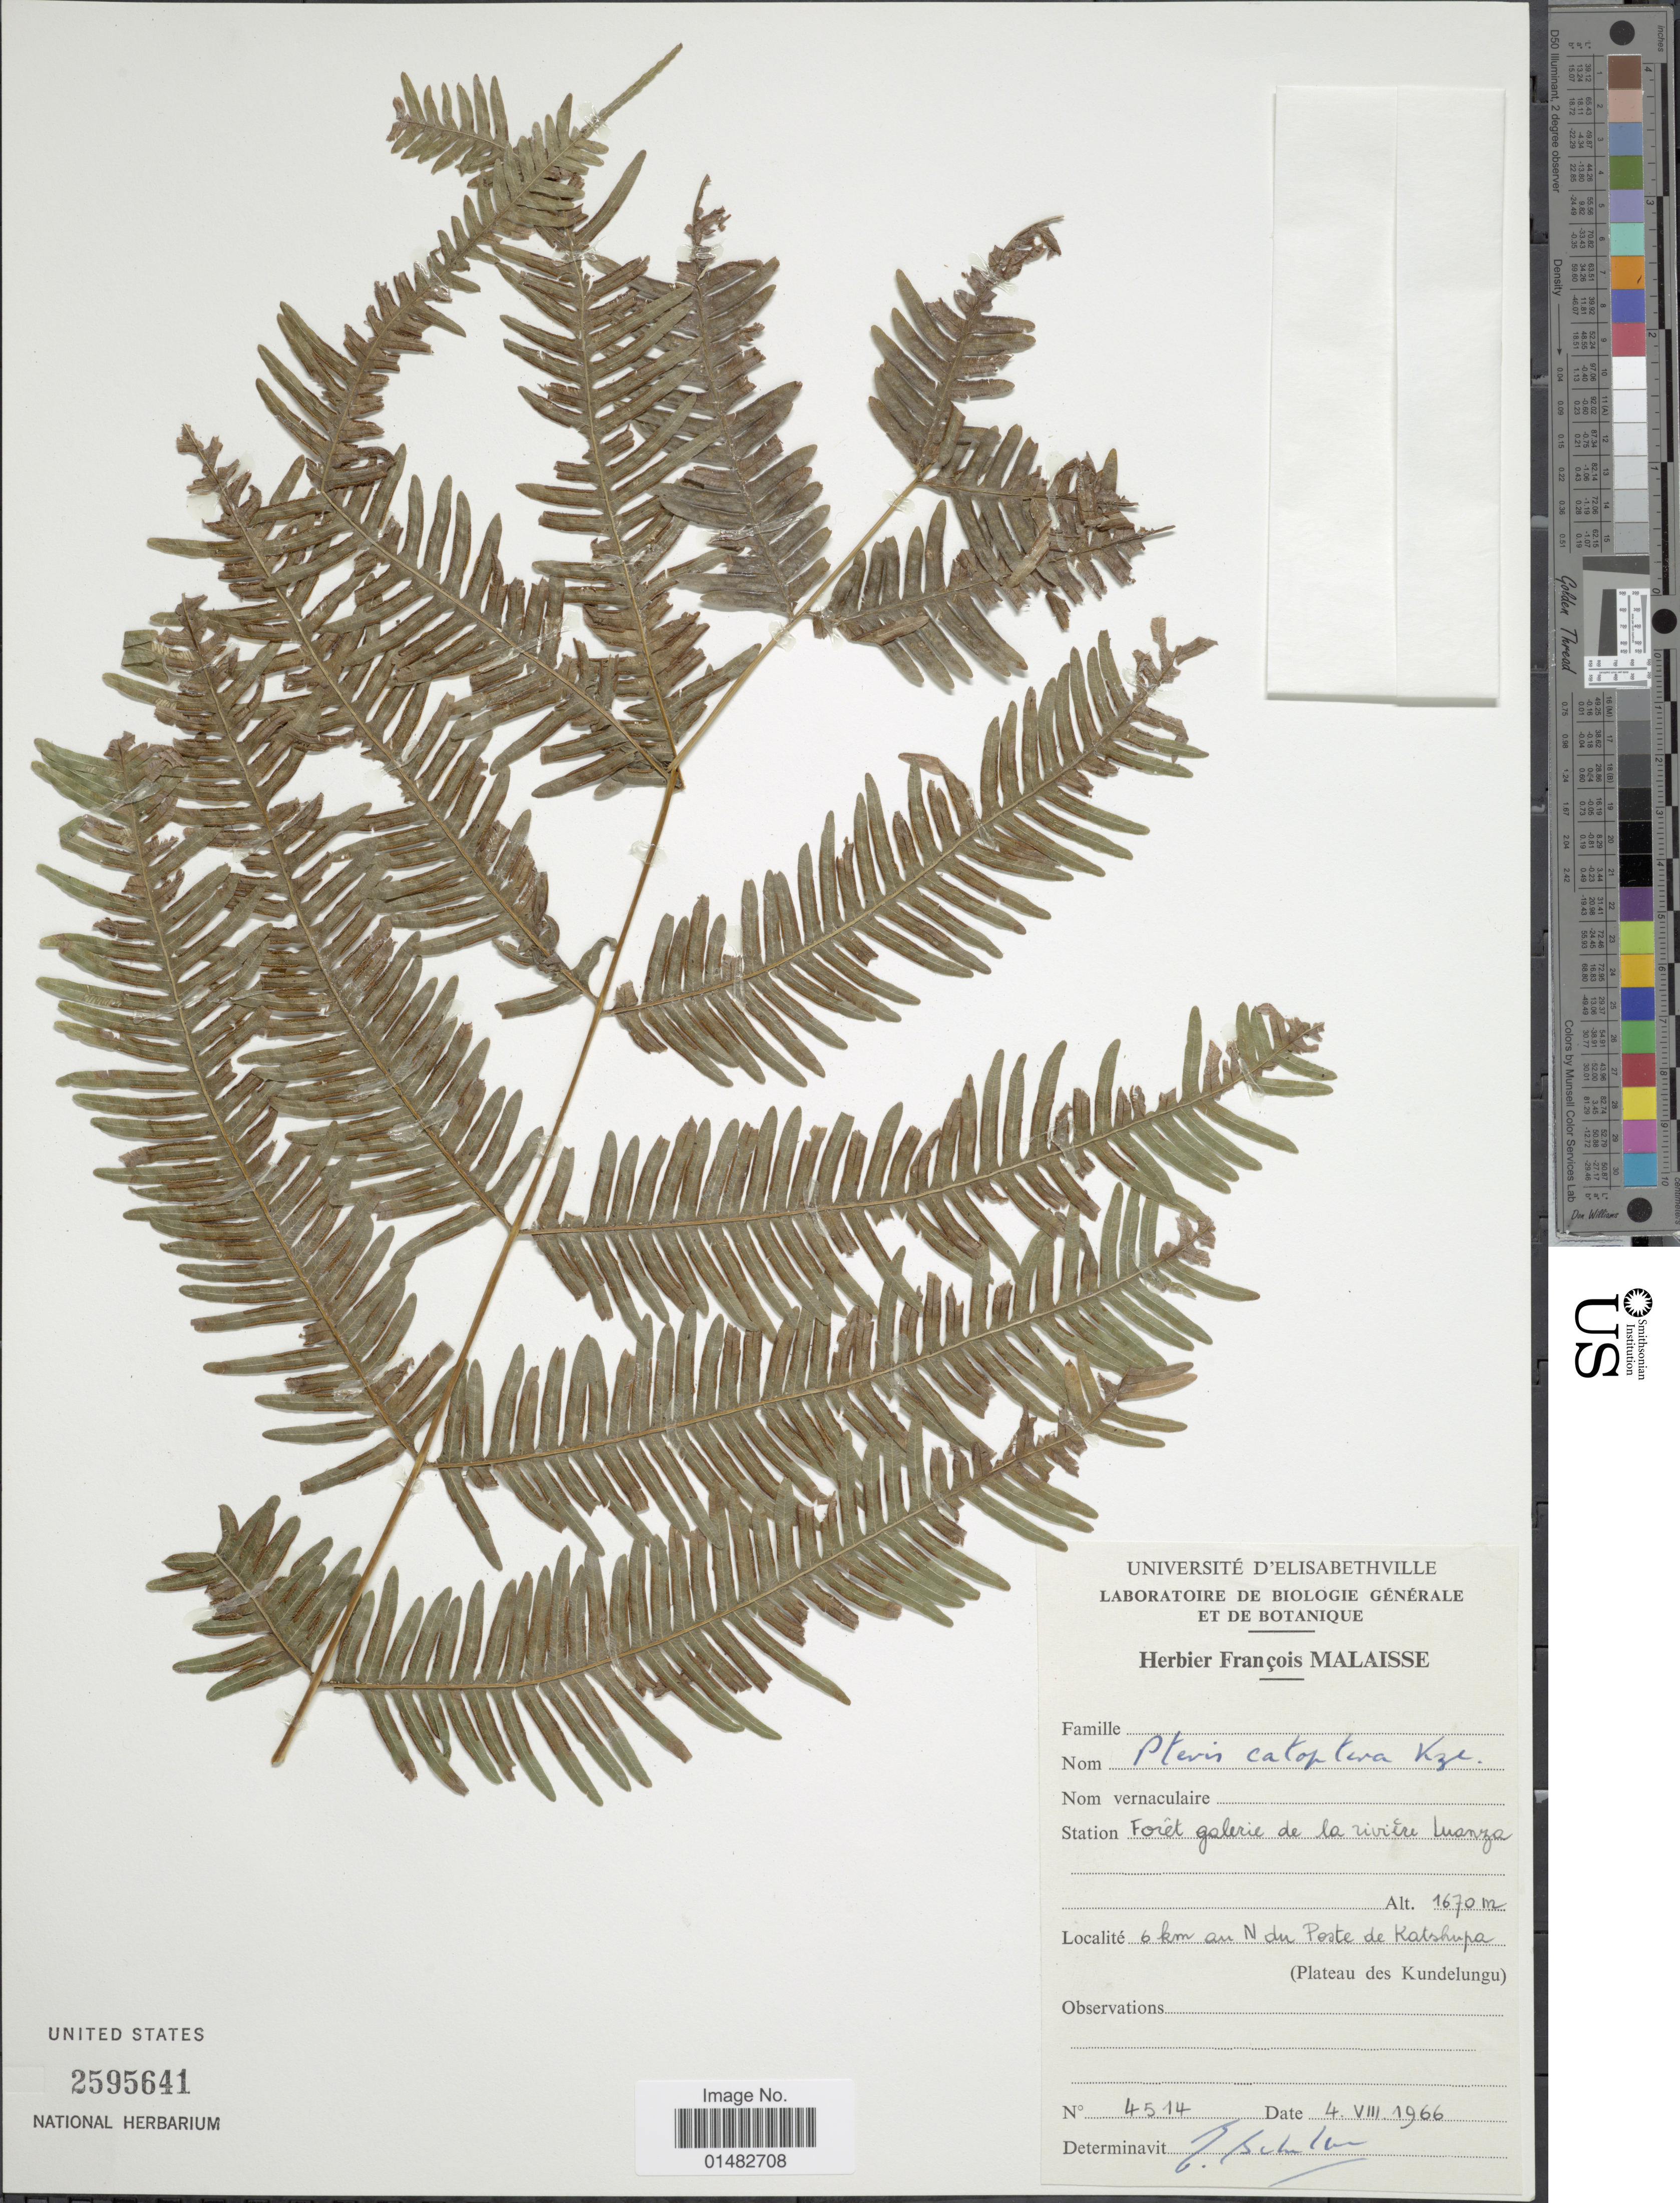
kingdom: Plantae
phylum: Tracheophyta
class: Polypodiopsida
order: Polypodiales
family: Pteridaceae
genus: Pteris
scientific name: Pteris catoptera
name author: Kunze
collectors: ex herb. François Malaisse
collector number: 4514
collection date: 1966-08-04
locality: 6 km au N du Poste de Katshuya (plateau des Kundelungu)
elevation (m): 1670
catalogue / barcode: US 2595641